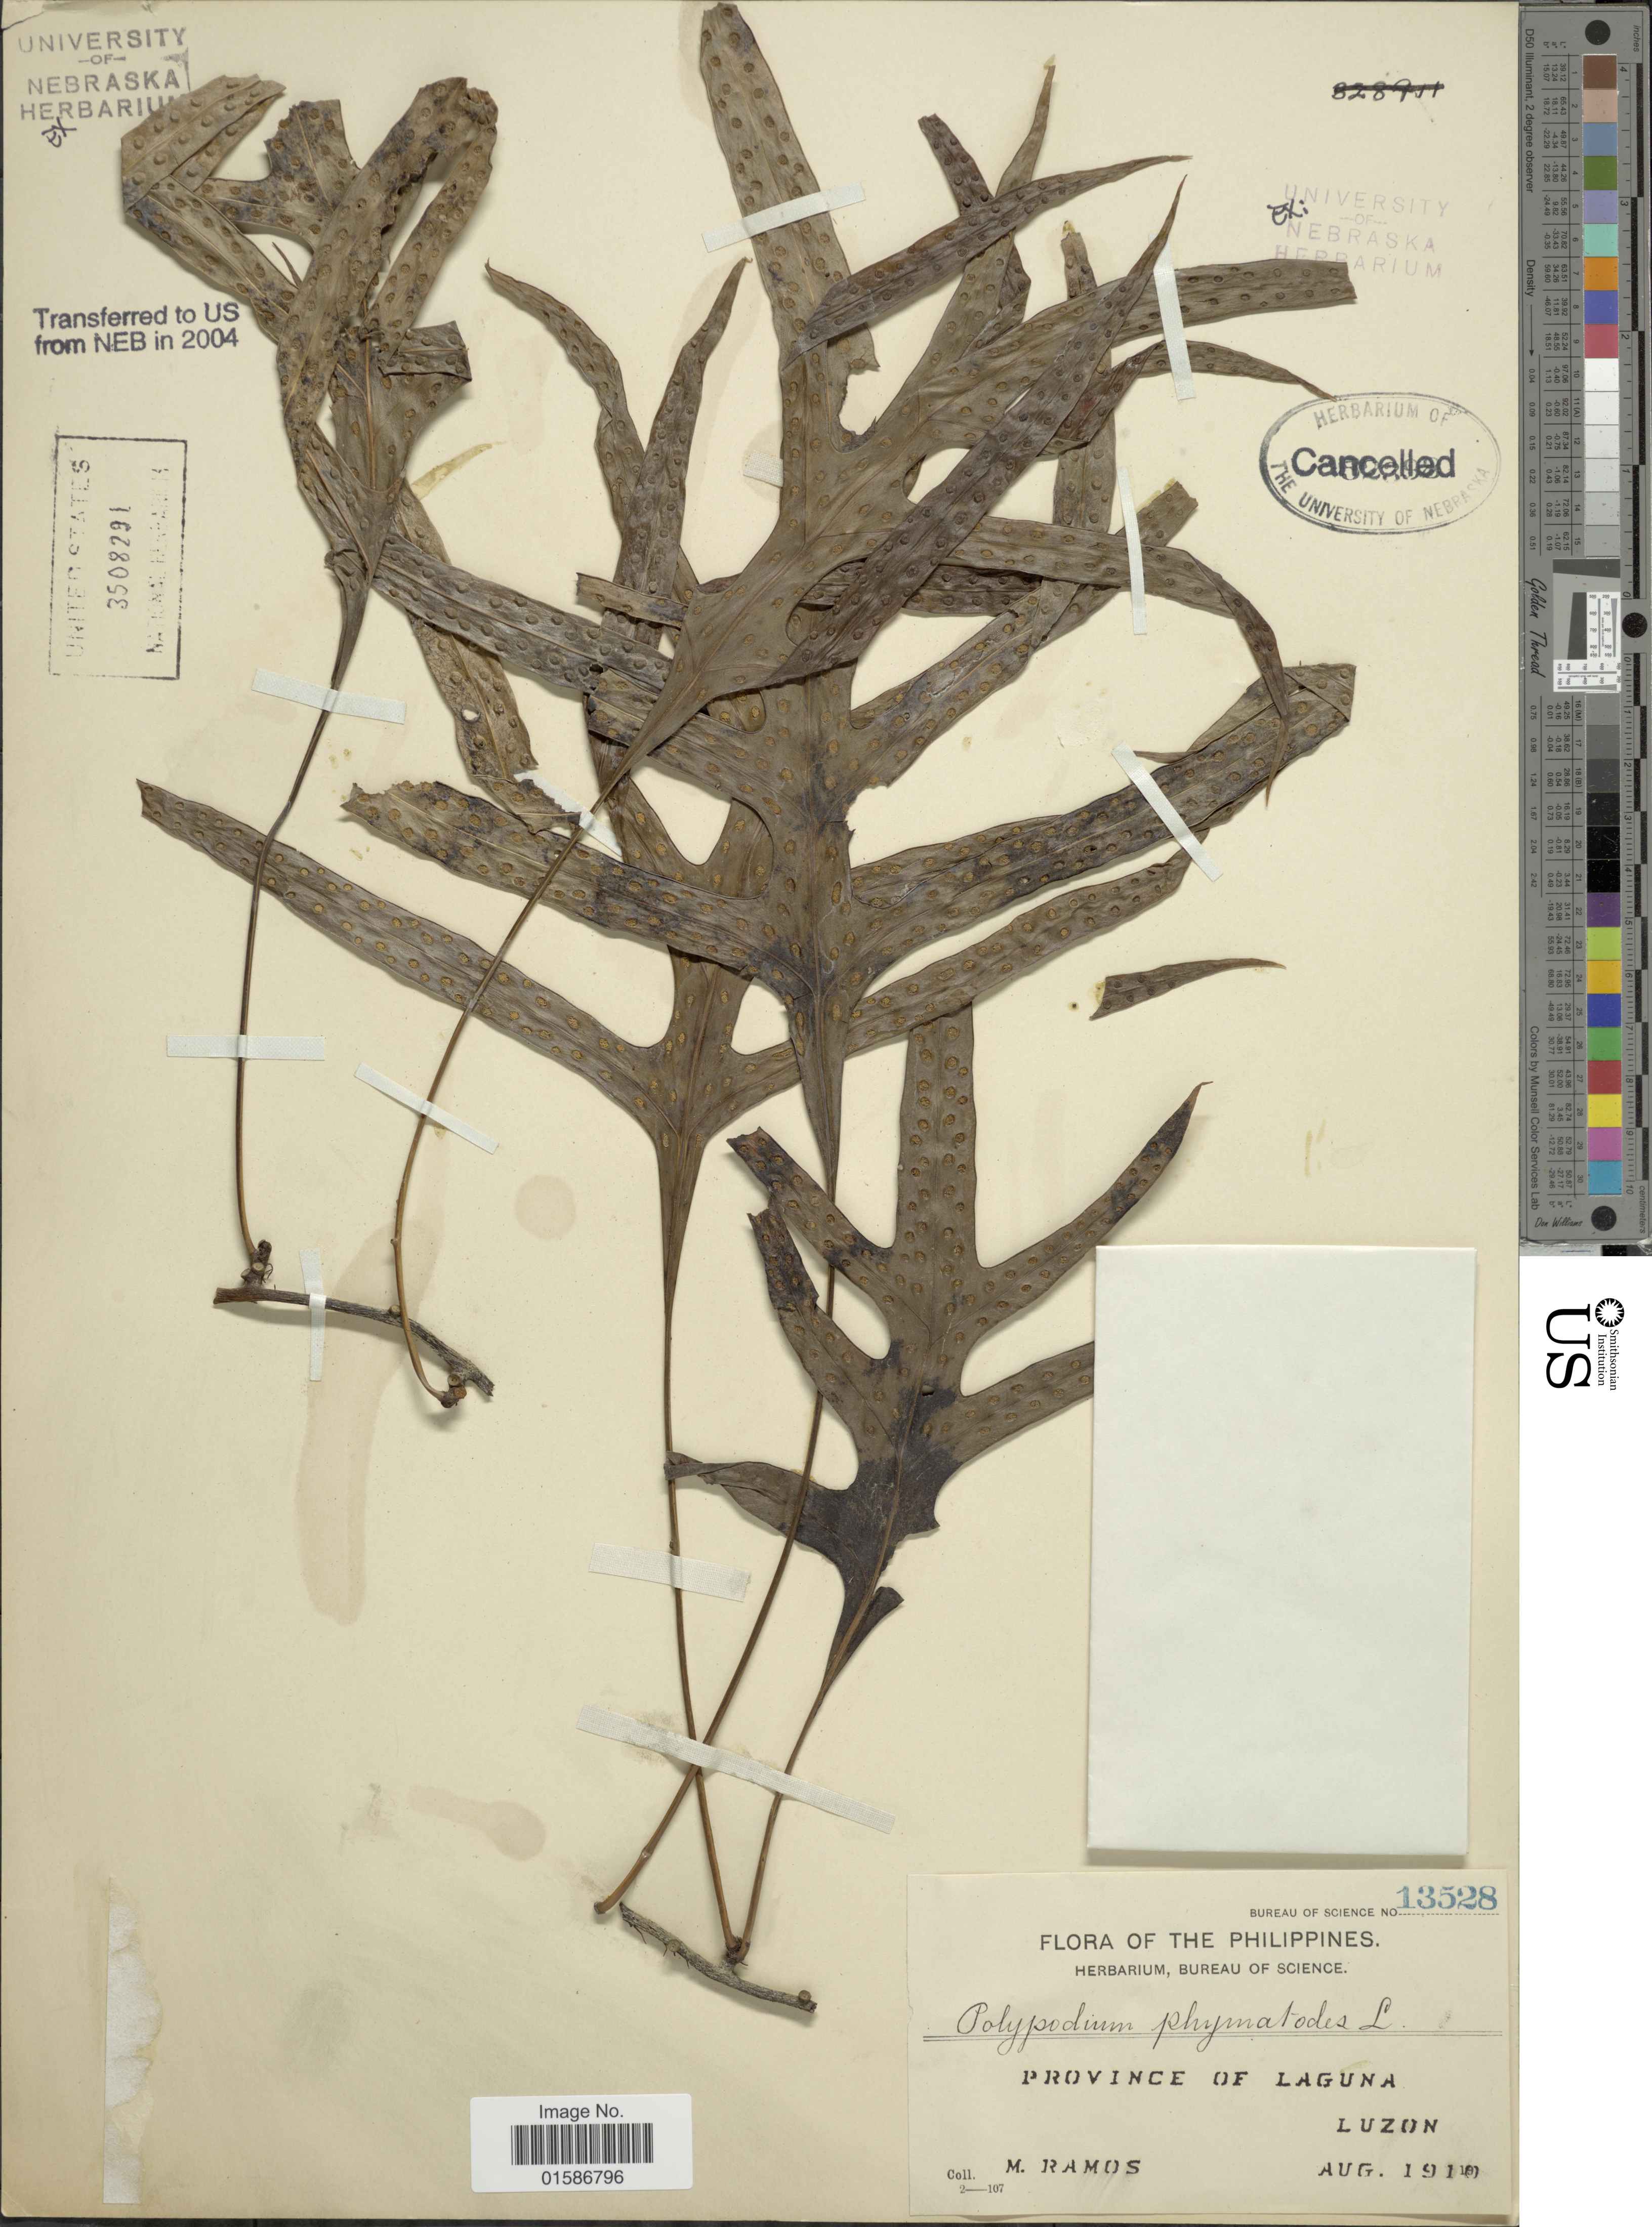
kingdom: Plantae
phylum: Tracheophyta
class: Polypodiopsida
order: Polypodiales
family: Polypodiaceae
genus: Microsorum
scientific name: Microsorum scolopendria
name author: (Burm. f.) Copel.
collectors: M. Ramos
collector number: Bureau of Science 13528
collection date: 1910-08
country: Philippines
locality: Province of Laguna, Luzon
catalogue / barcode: US 3508291